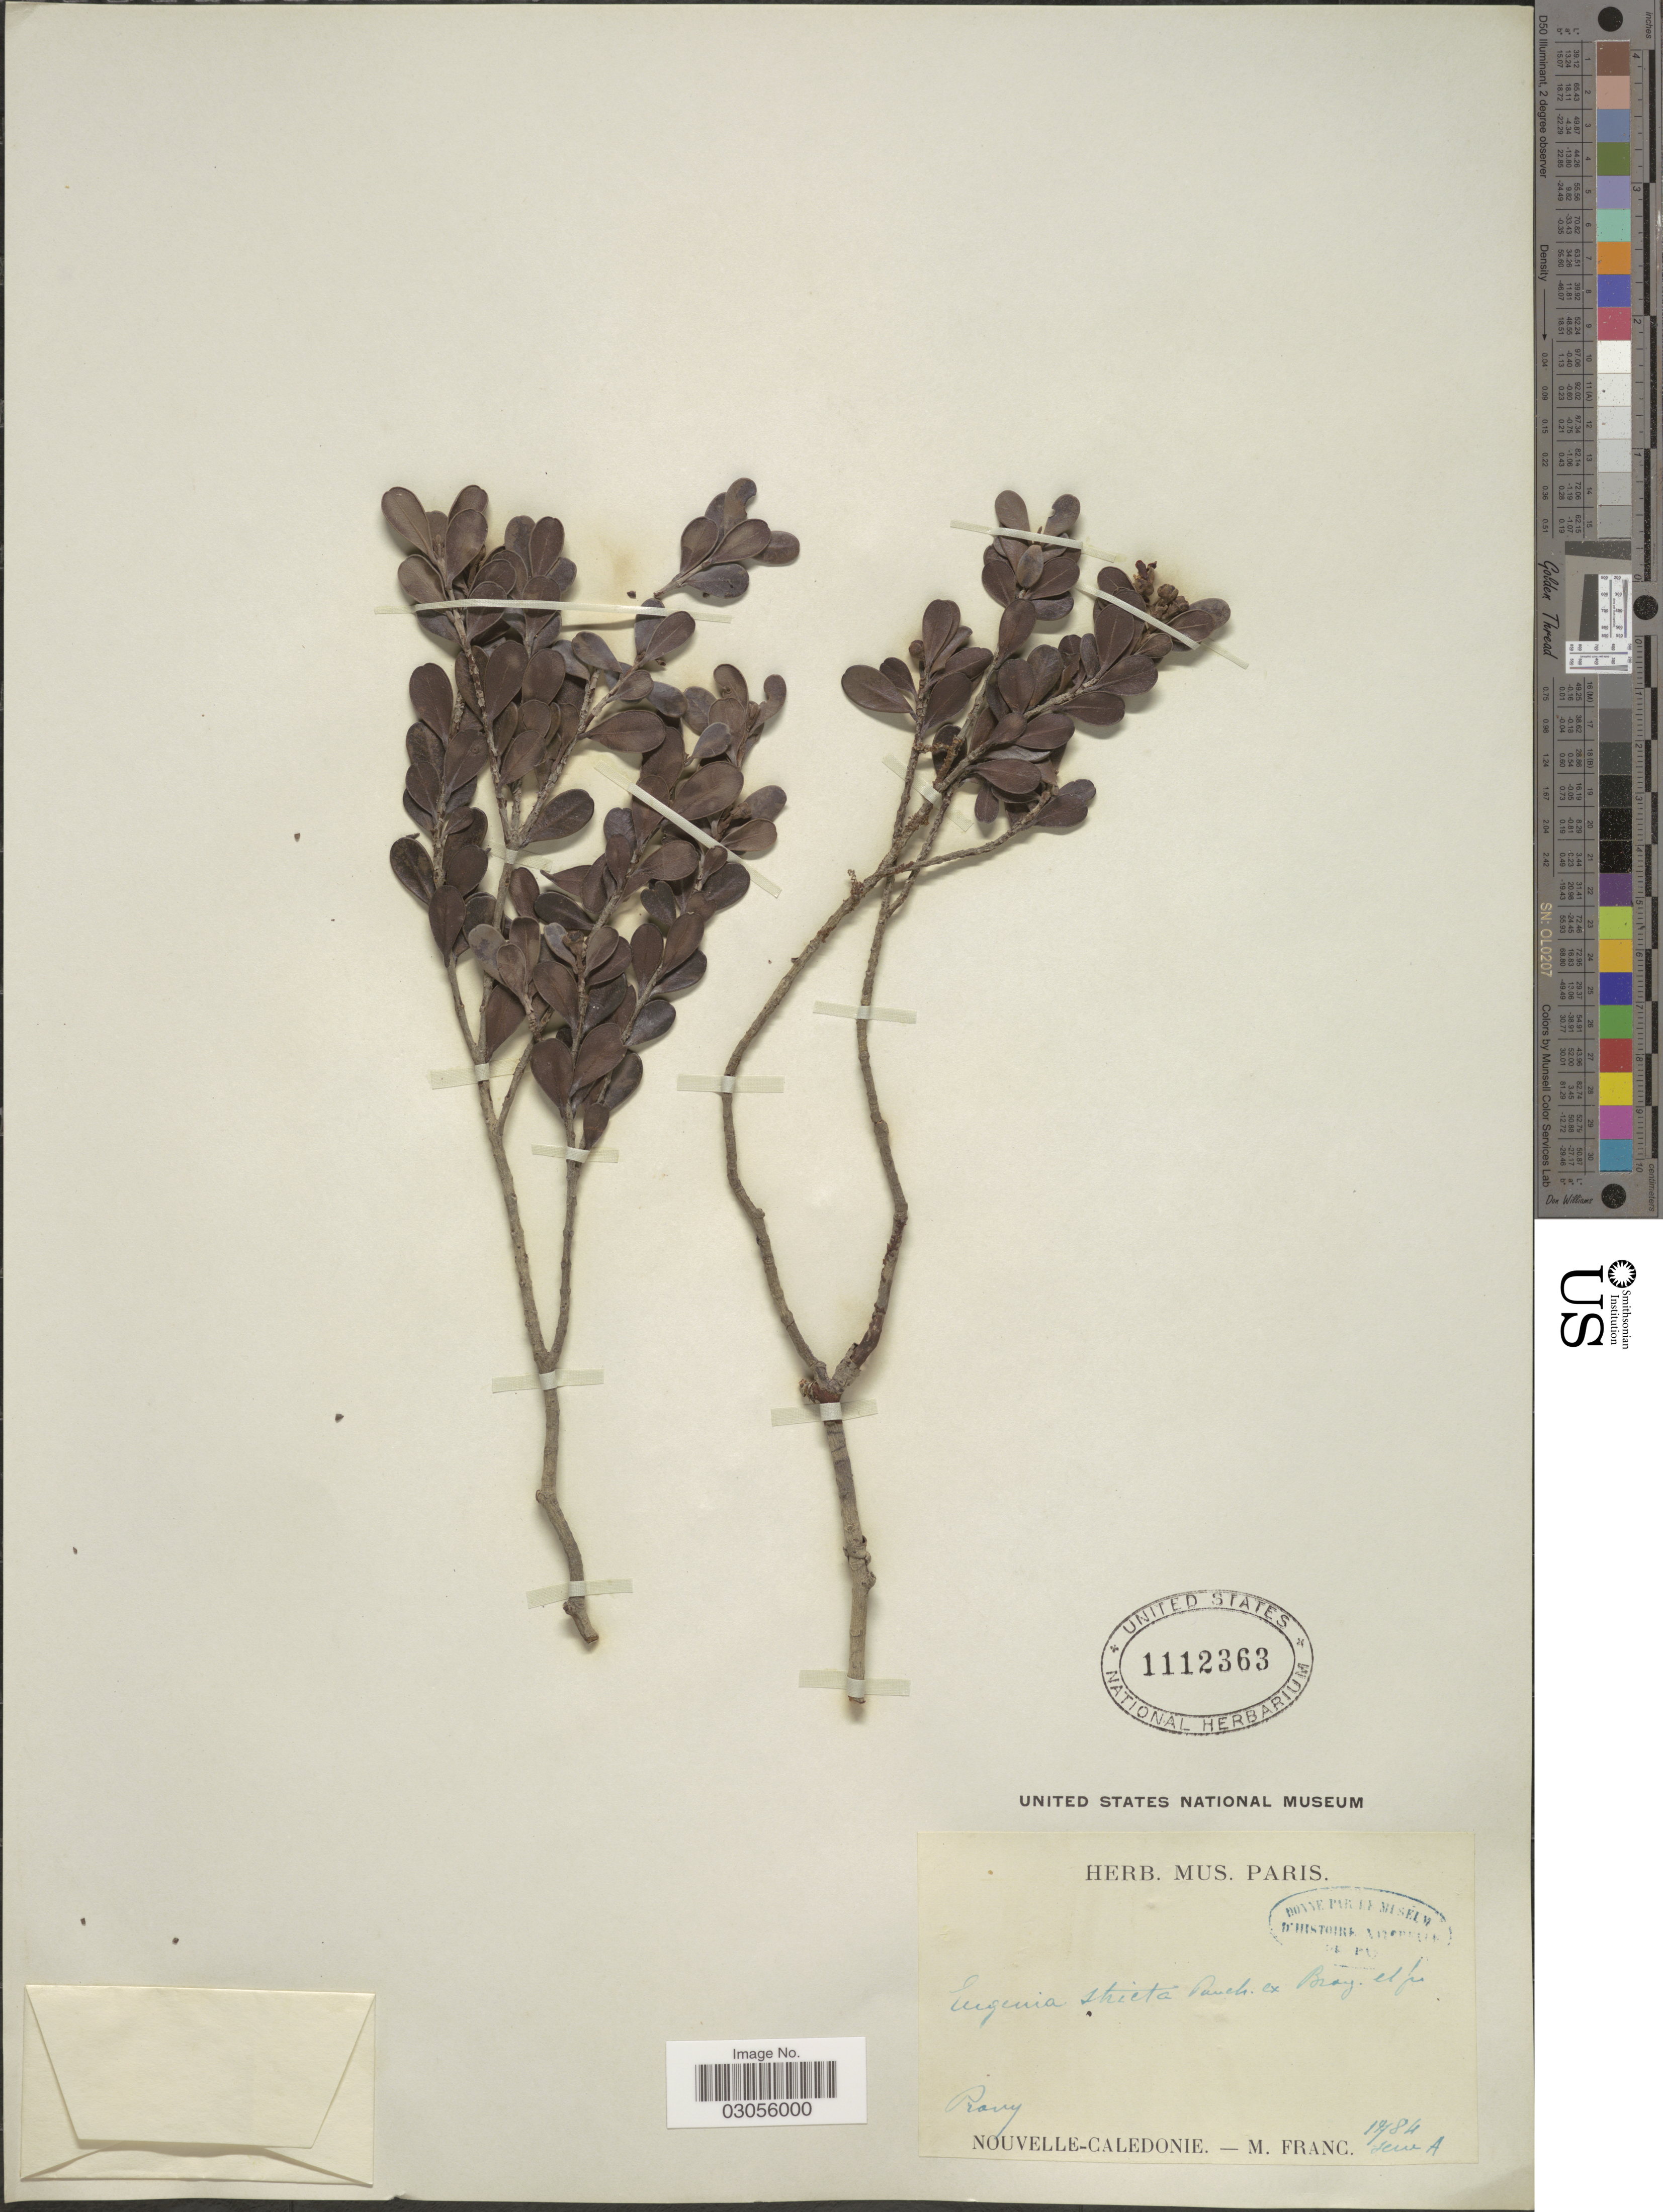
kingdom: Plantae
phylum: Tracheophyta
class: Magnoliopsida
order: Myrtales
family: Myrtaceae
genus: Eugenia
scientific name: Eugenia stricta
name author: Pancher ex Brongn. & Gris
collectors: M. Franc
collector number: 1784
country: New Caledonia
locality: Prony.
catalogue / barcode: US 1112363